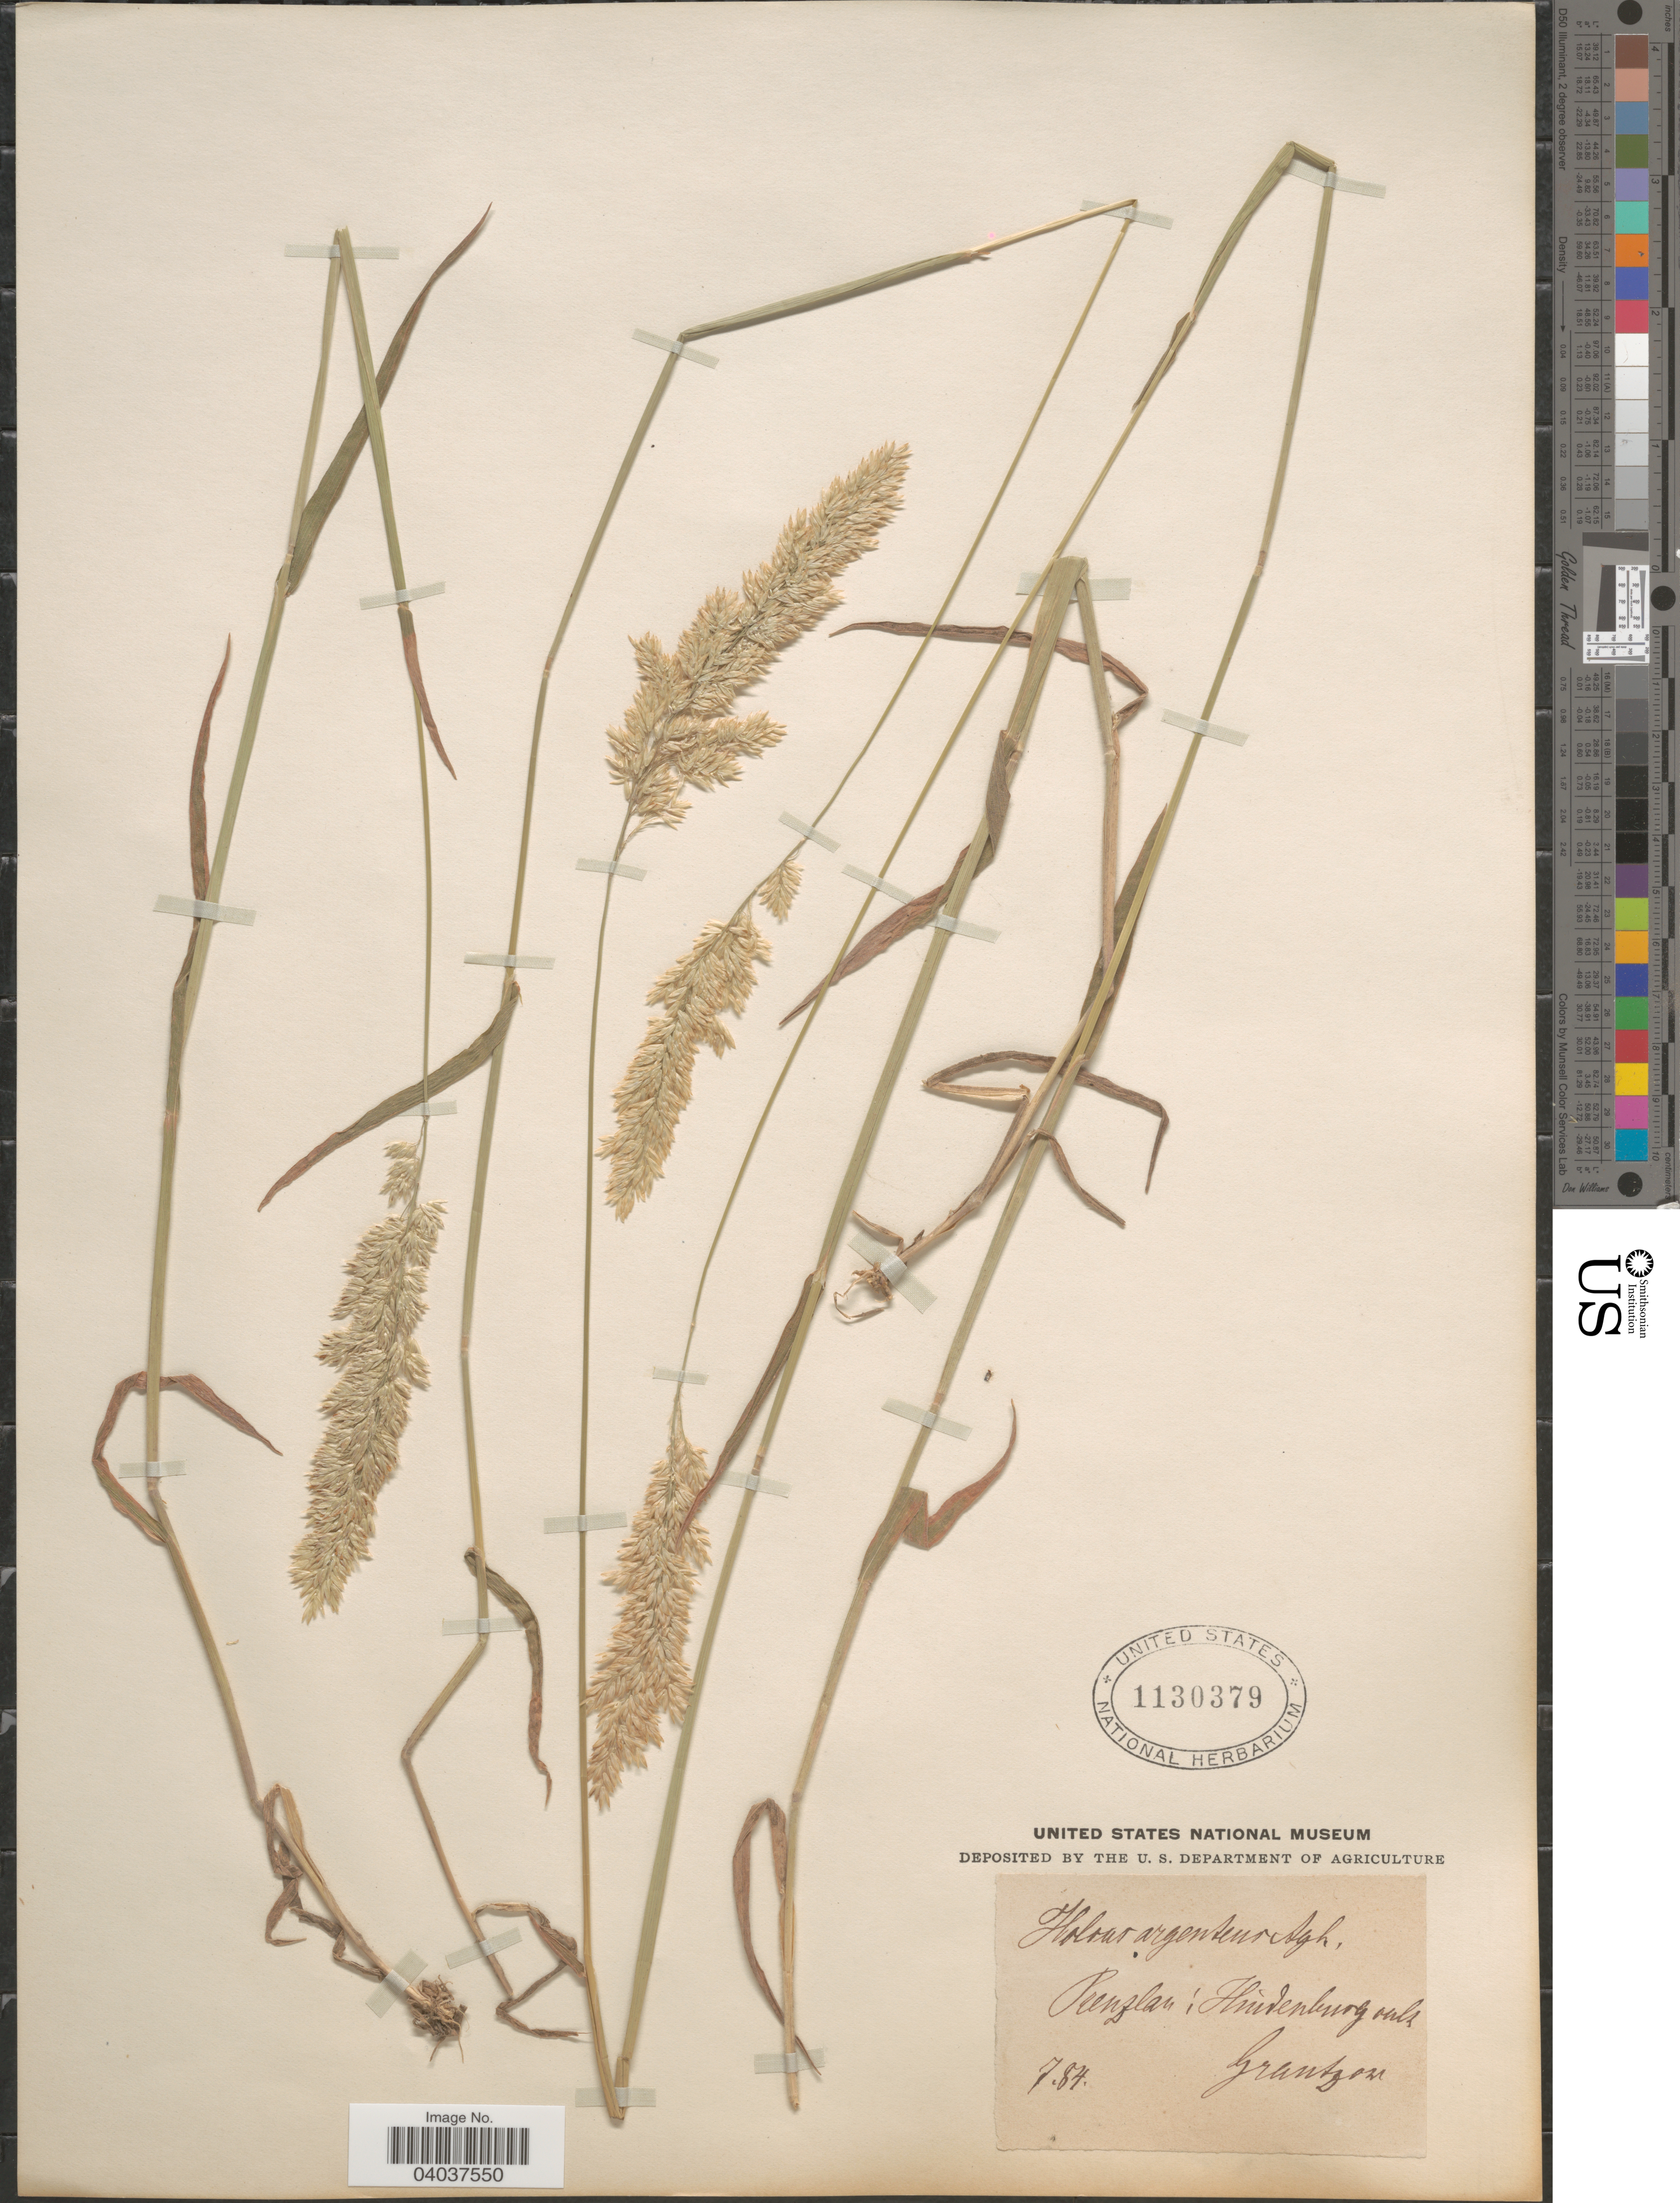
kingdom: Plantae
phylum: Tracheophyta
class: Liliopsida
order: Poales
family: Poaceae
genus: Holcus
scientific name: Holcus lanatus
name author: L.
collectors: Grantzow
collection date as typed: Transcribed d/m/y: /7/84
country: Germany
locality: Prenzlau: Hindenburg cult.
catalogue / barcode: US 1130379